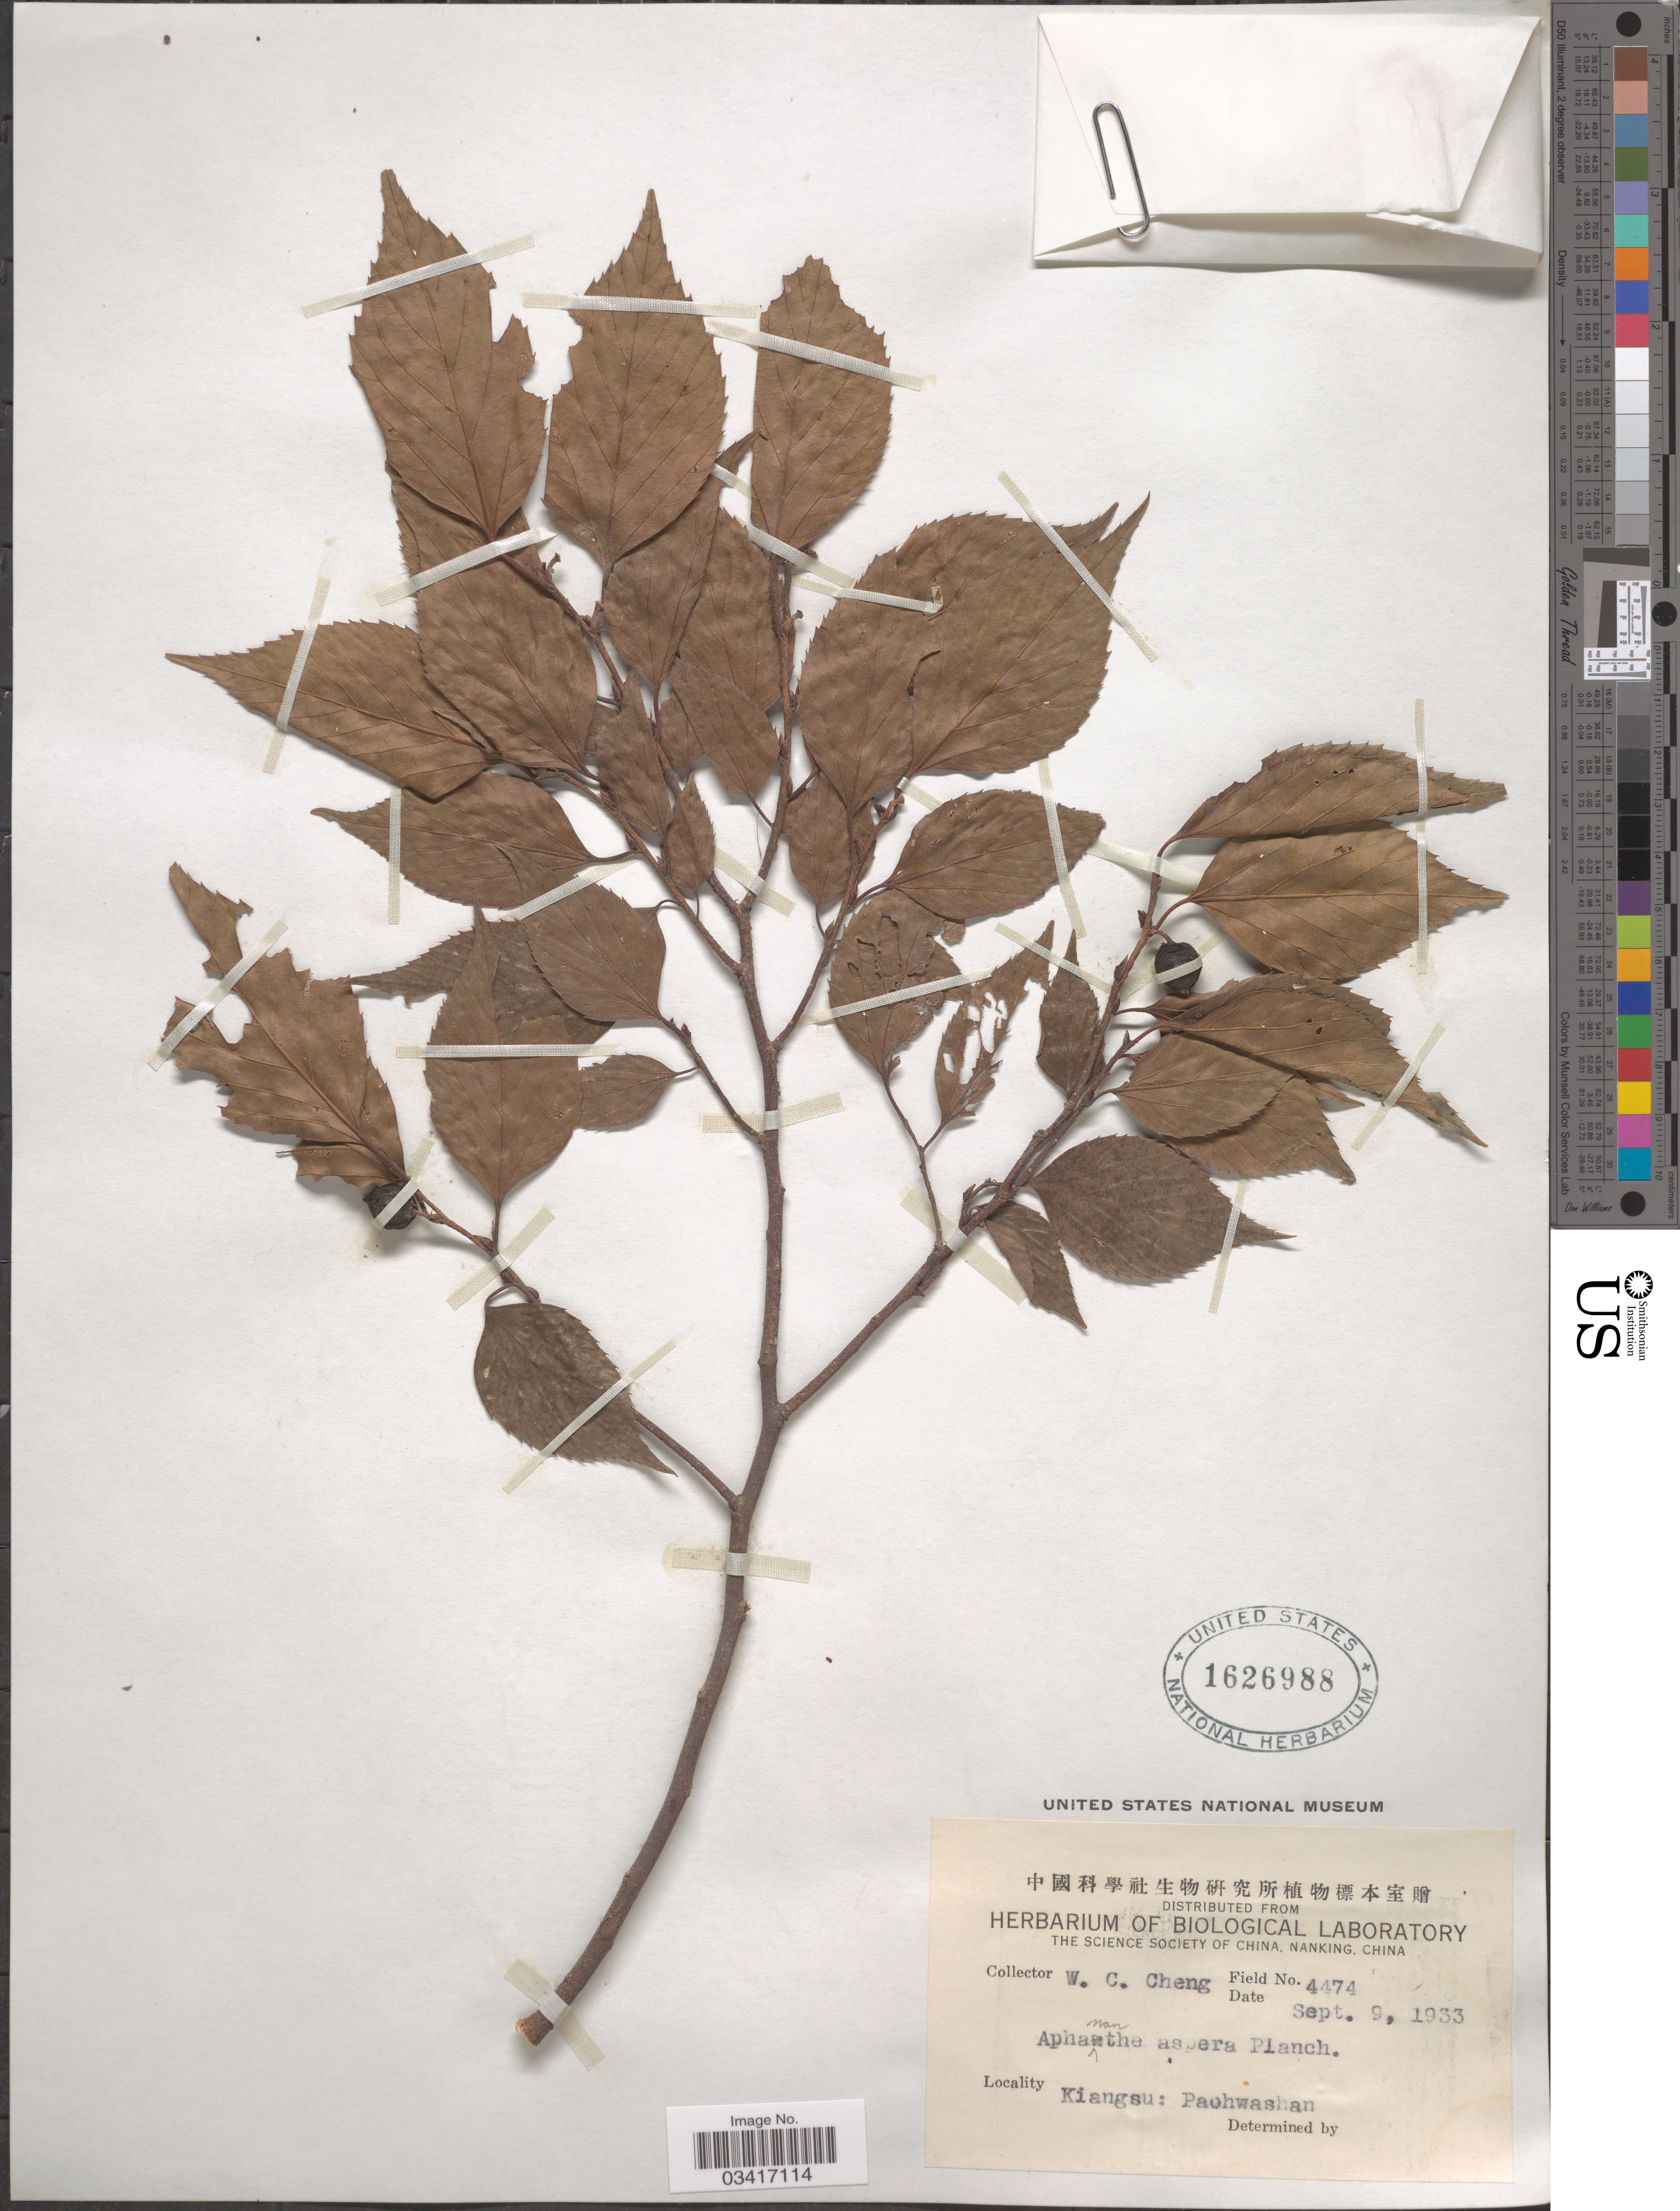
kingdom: Plantae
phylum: Tracheophyta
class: Magnoliopsida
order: Rosales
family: Cannabaceae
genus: Aphananthe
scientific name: Aphananthe aspera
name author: Planch.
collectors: W. C. Cheng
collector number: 4474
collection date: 1933-09-09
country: China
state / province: Jiangsu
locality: Kiangsu: Paohwashan.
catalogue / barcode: US 1626988